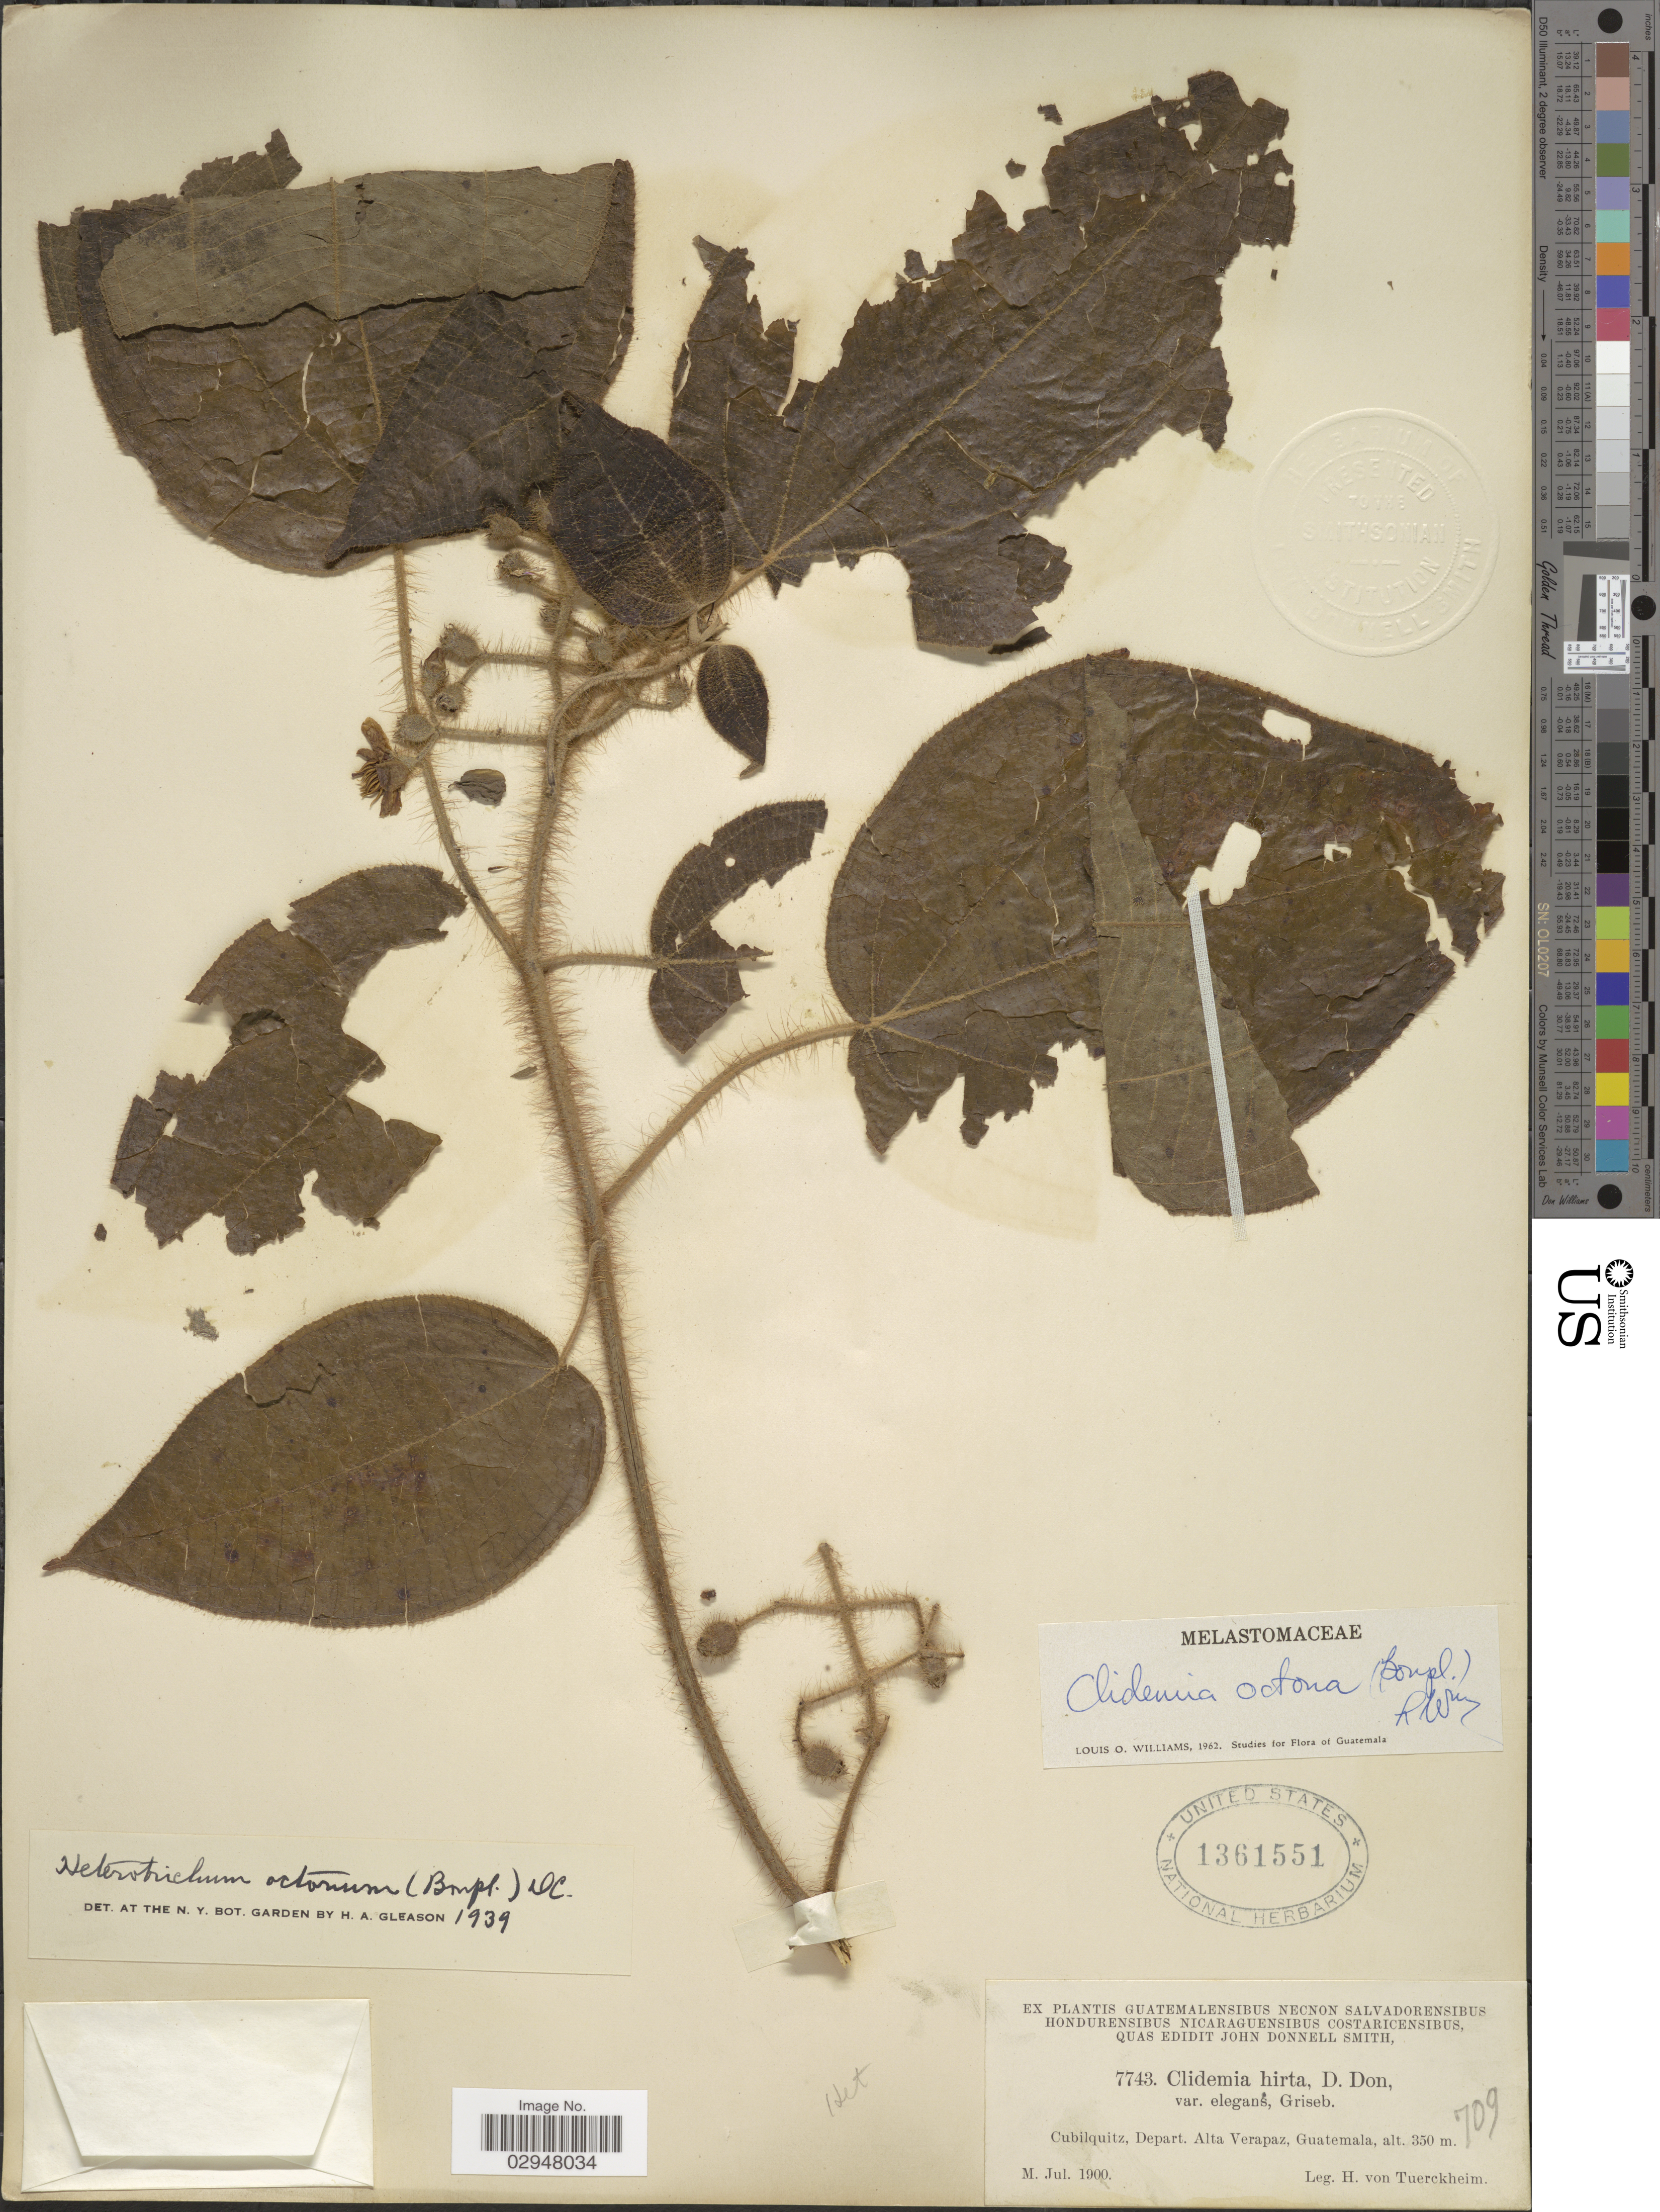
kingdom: Plantae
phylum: Tracheophyta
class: Magnoliopsida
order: Myrtales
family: Melastomataceae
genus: Clidemia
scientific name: Clidemia octona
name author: (Bonpl.) L.O. Williams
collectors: H. von Tuerckheim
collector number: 7743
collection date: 1900-07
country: Guatemala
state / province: Alta Verapaz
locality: Cubilquitz, Depart. Alta Verapaz.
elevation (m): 350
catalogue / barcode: US 1361551